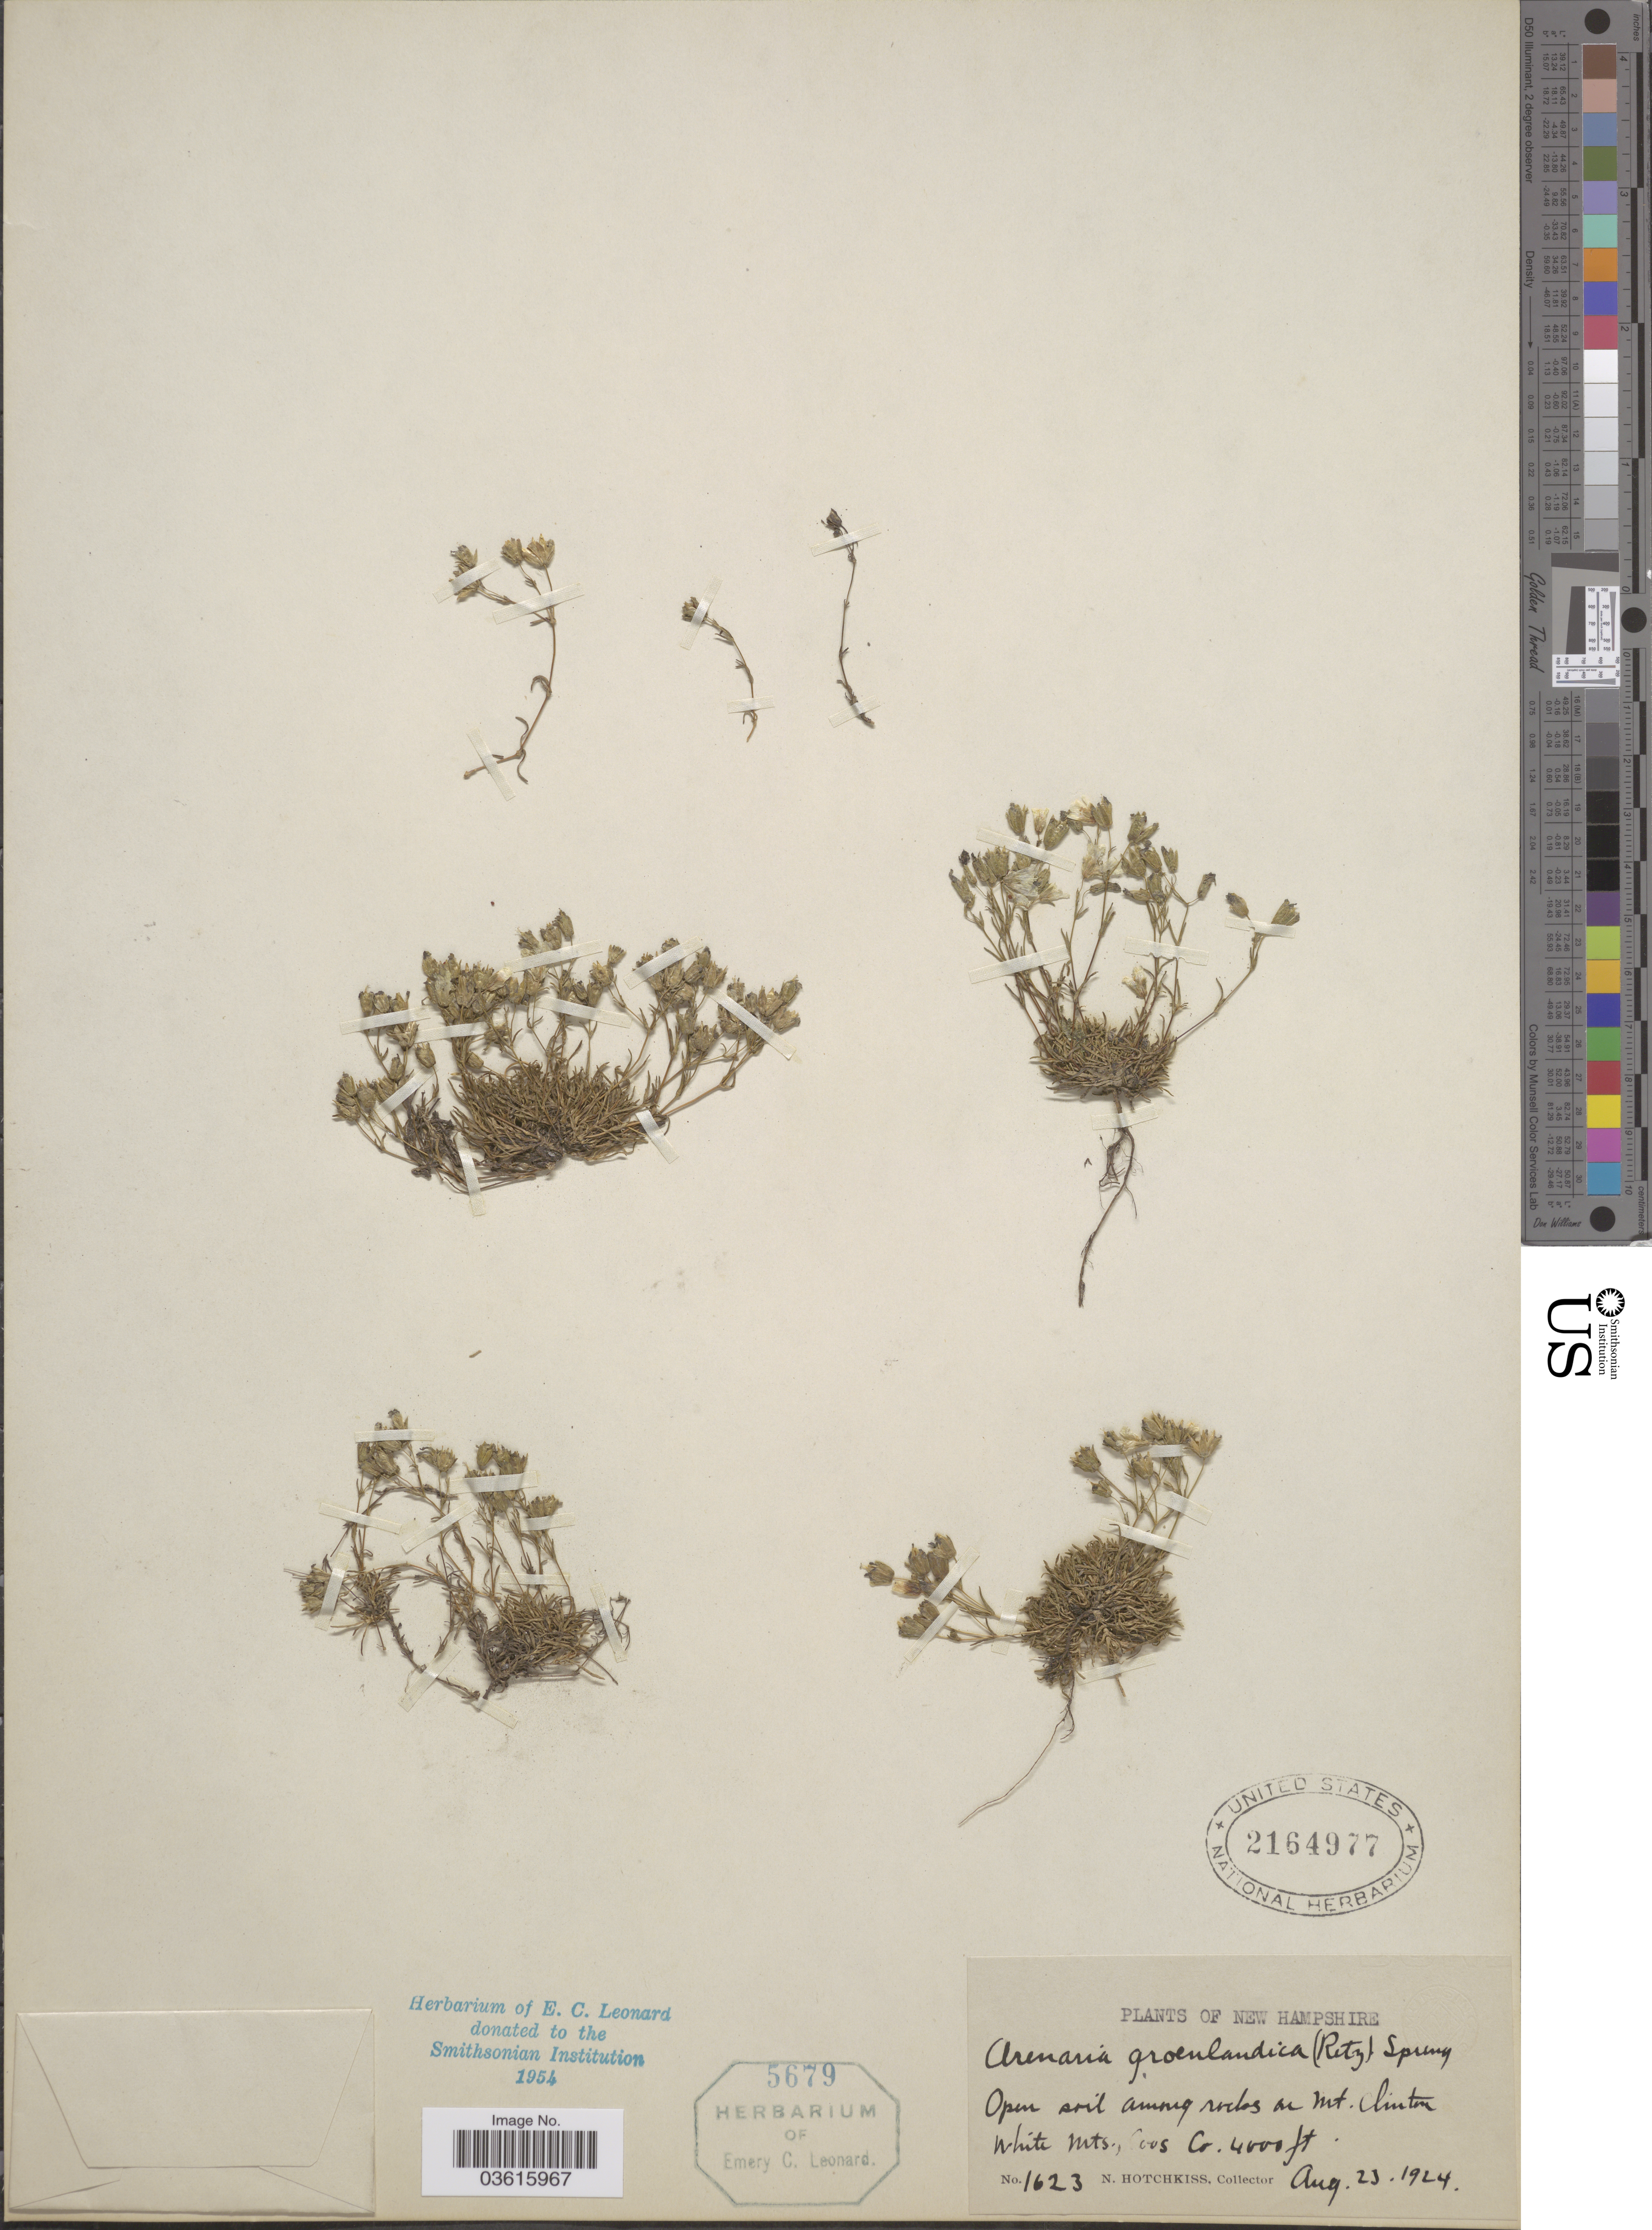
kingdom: Plantae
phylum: Tracheophyta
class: Magnoliopsida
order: Caryophyllales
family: Caryophyllaceae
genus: Minuartia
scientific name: Minuartia groenlandica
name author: (Retz.) Ostenf.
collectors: N. Hotchkiss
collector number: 1623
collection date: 1924-08-23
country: United States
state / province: New Hampshire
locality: Open soil among rocks on Mt. Clinton White Mts., Coos Co.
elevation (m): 1219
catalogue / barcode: US 2164977